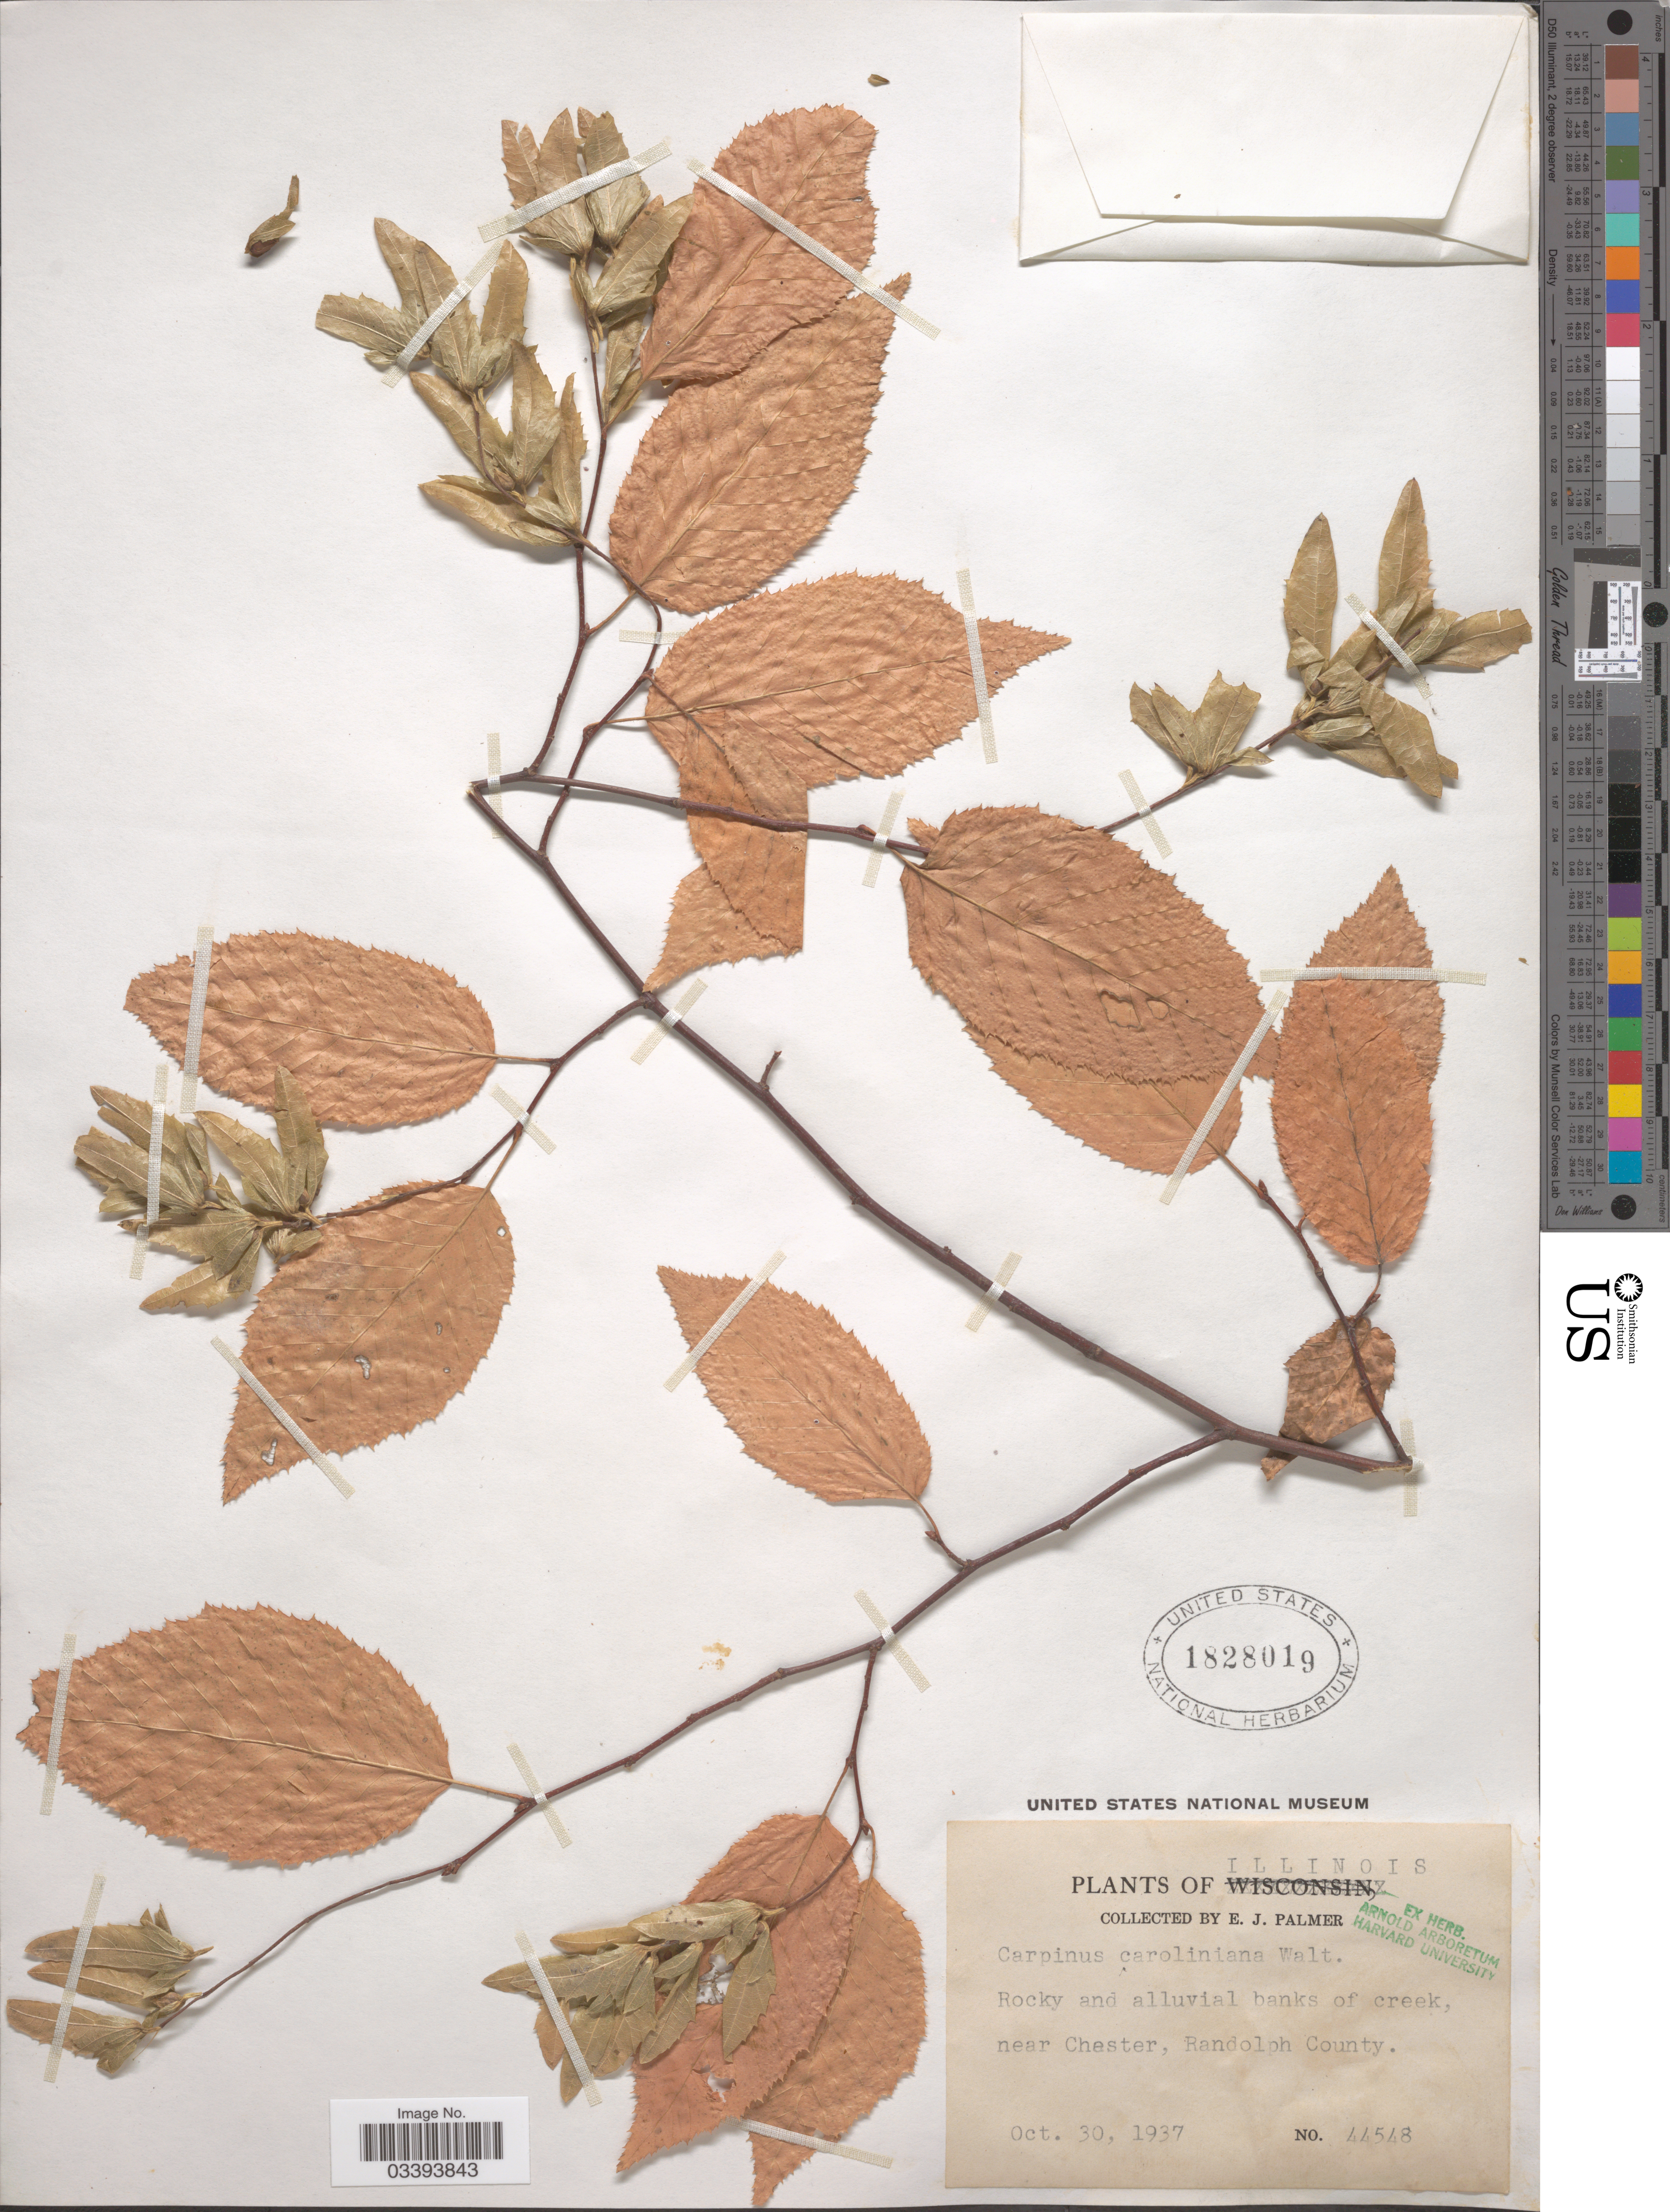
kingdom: Plantae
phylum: Tracheophyta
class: Magnoliopsida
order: Fagales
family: Betulaceae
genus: Carpinus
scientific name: Carpinus caroliniana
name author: Walter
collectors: E. J. Palmer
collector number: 44548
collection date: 1937-10-30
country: United States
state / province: Illinois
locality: Banks of creek, near Chester, Randolph County.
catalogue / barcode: US 1828019